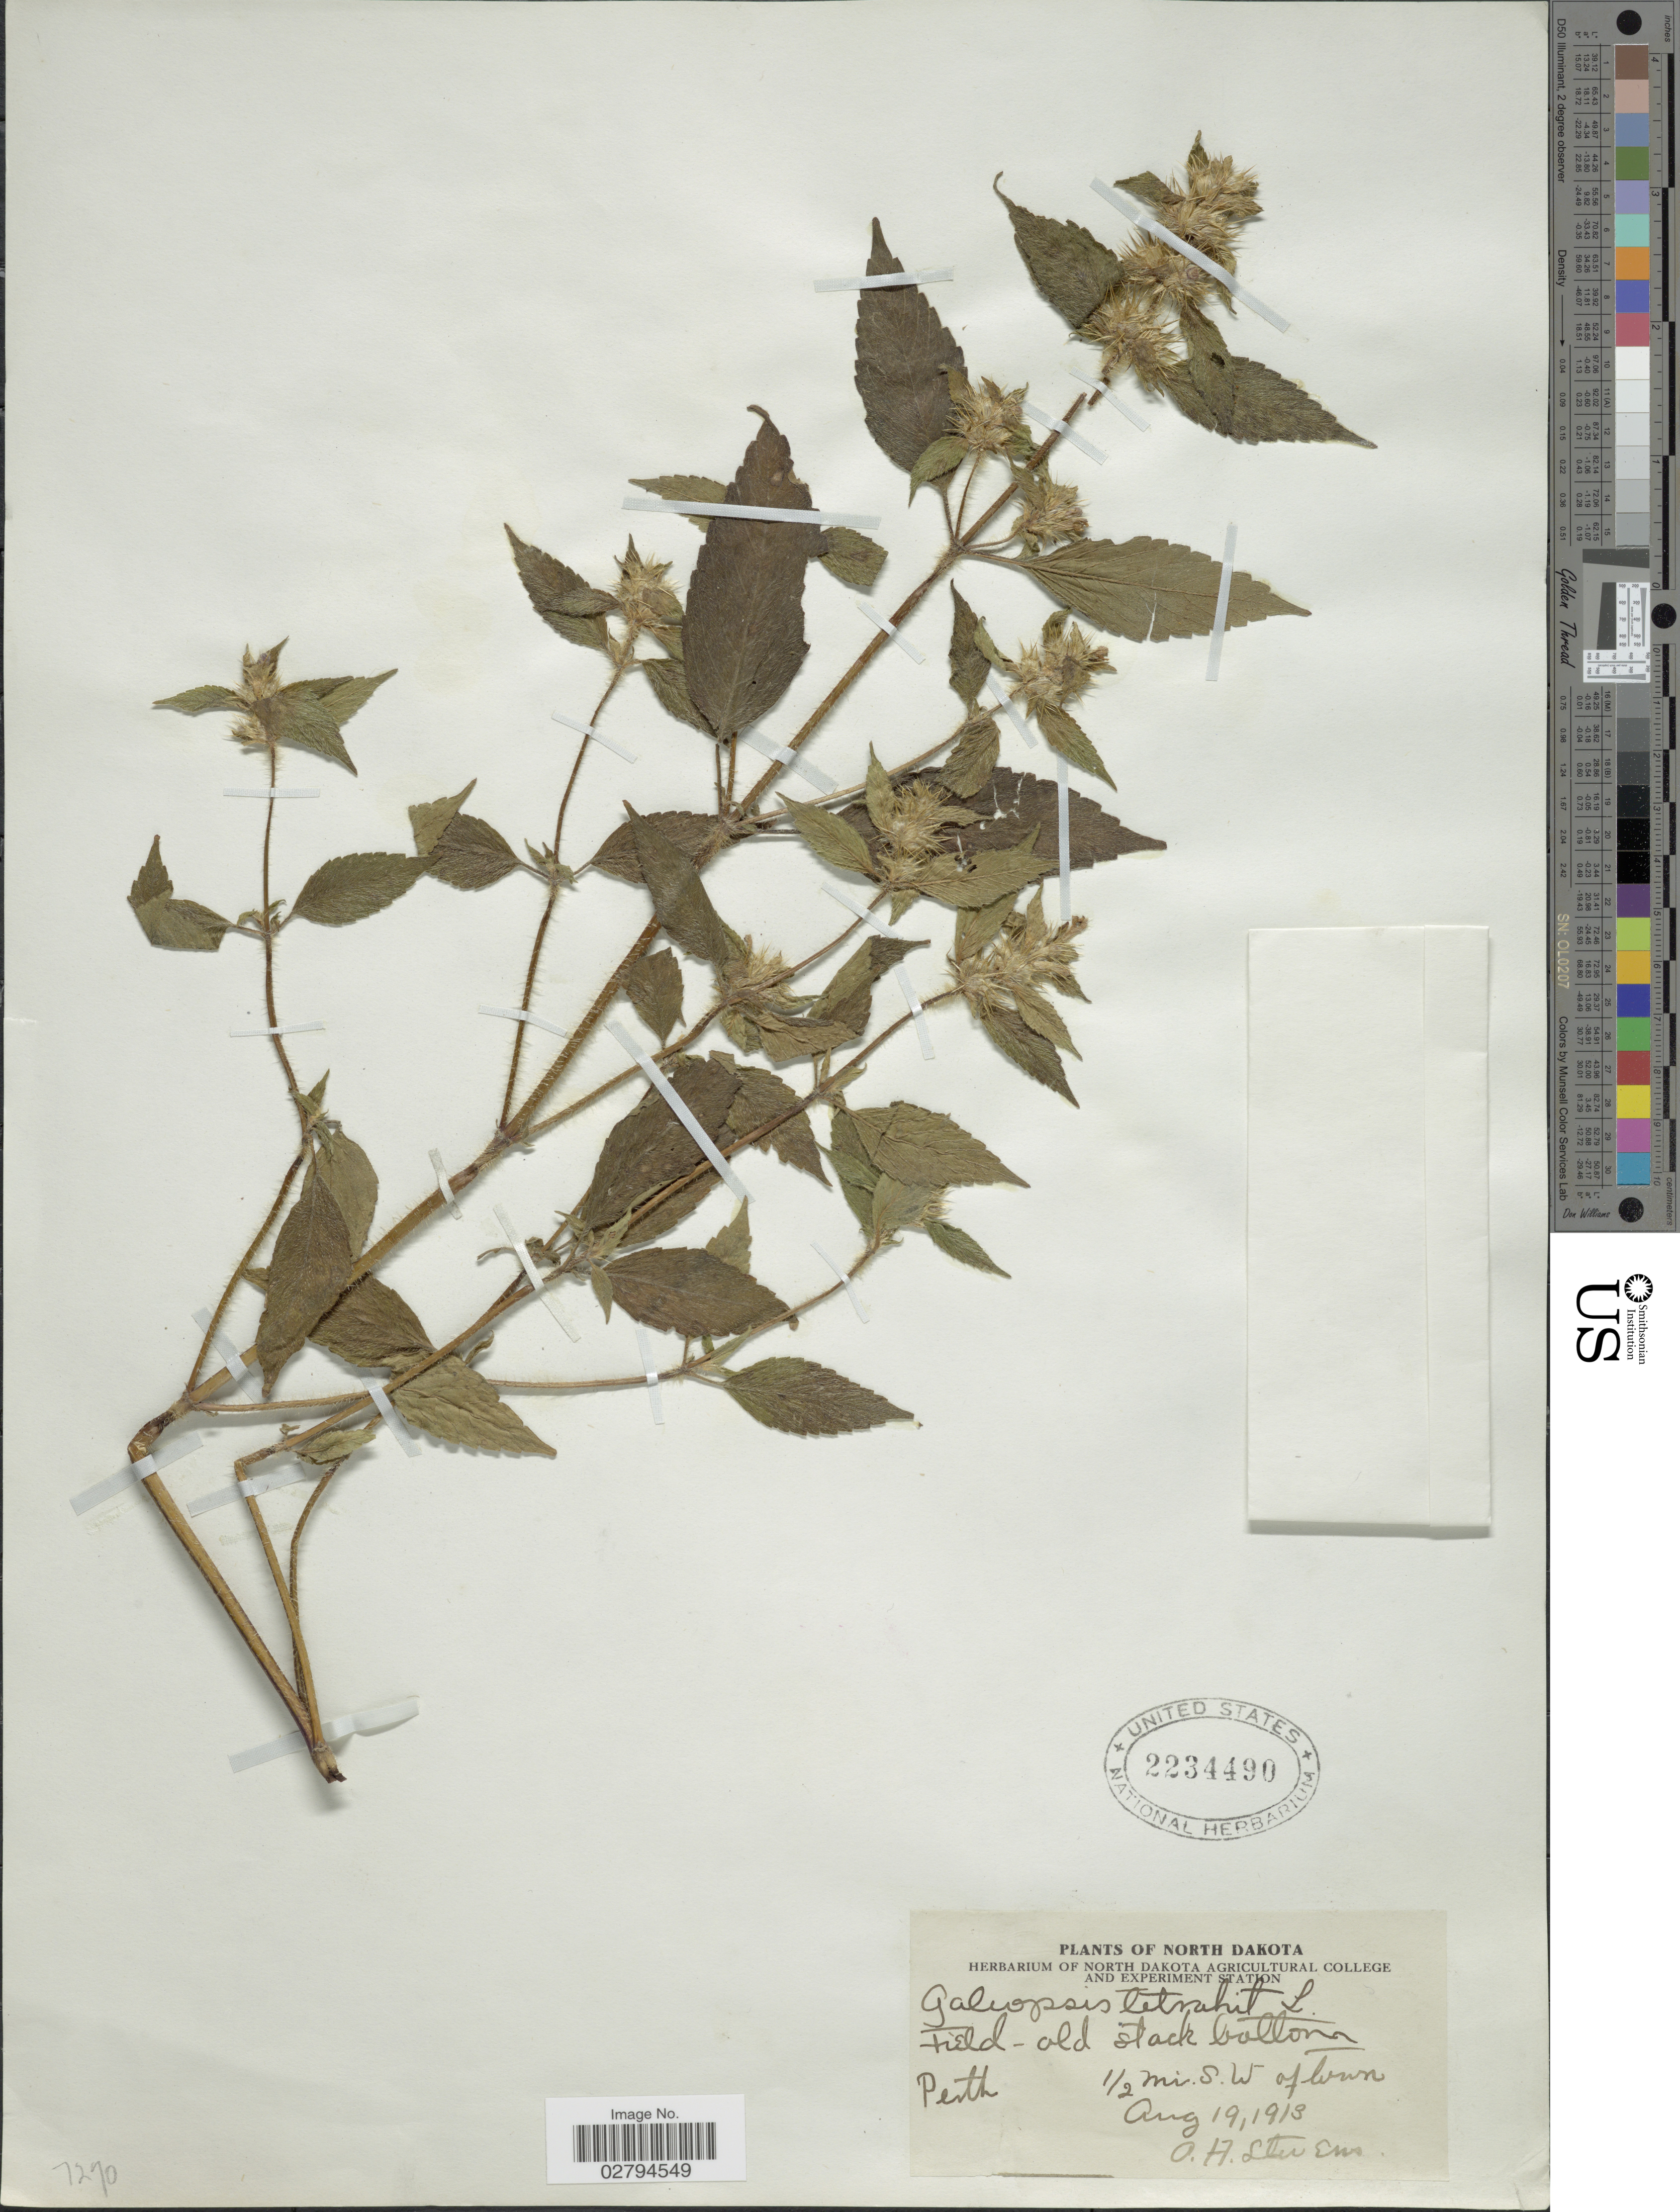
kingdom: Plantae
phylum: Tracheophyta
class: Magnoliopsida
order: Lamiales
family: Lamiaceae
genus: Galeopsis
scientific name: Galeopsis tetrahit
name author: L.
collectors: O. A. Stevens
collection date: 1913-08-19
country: United States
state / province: North Dakota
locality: Perth. ½ mi. S.W. of lawn. Field-old stack bottom.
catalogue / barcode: US 2234490